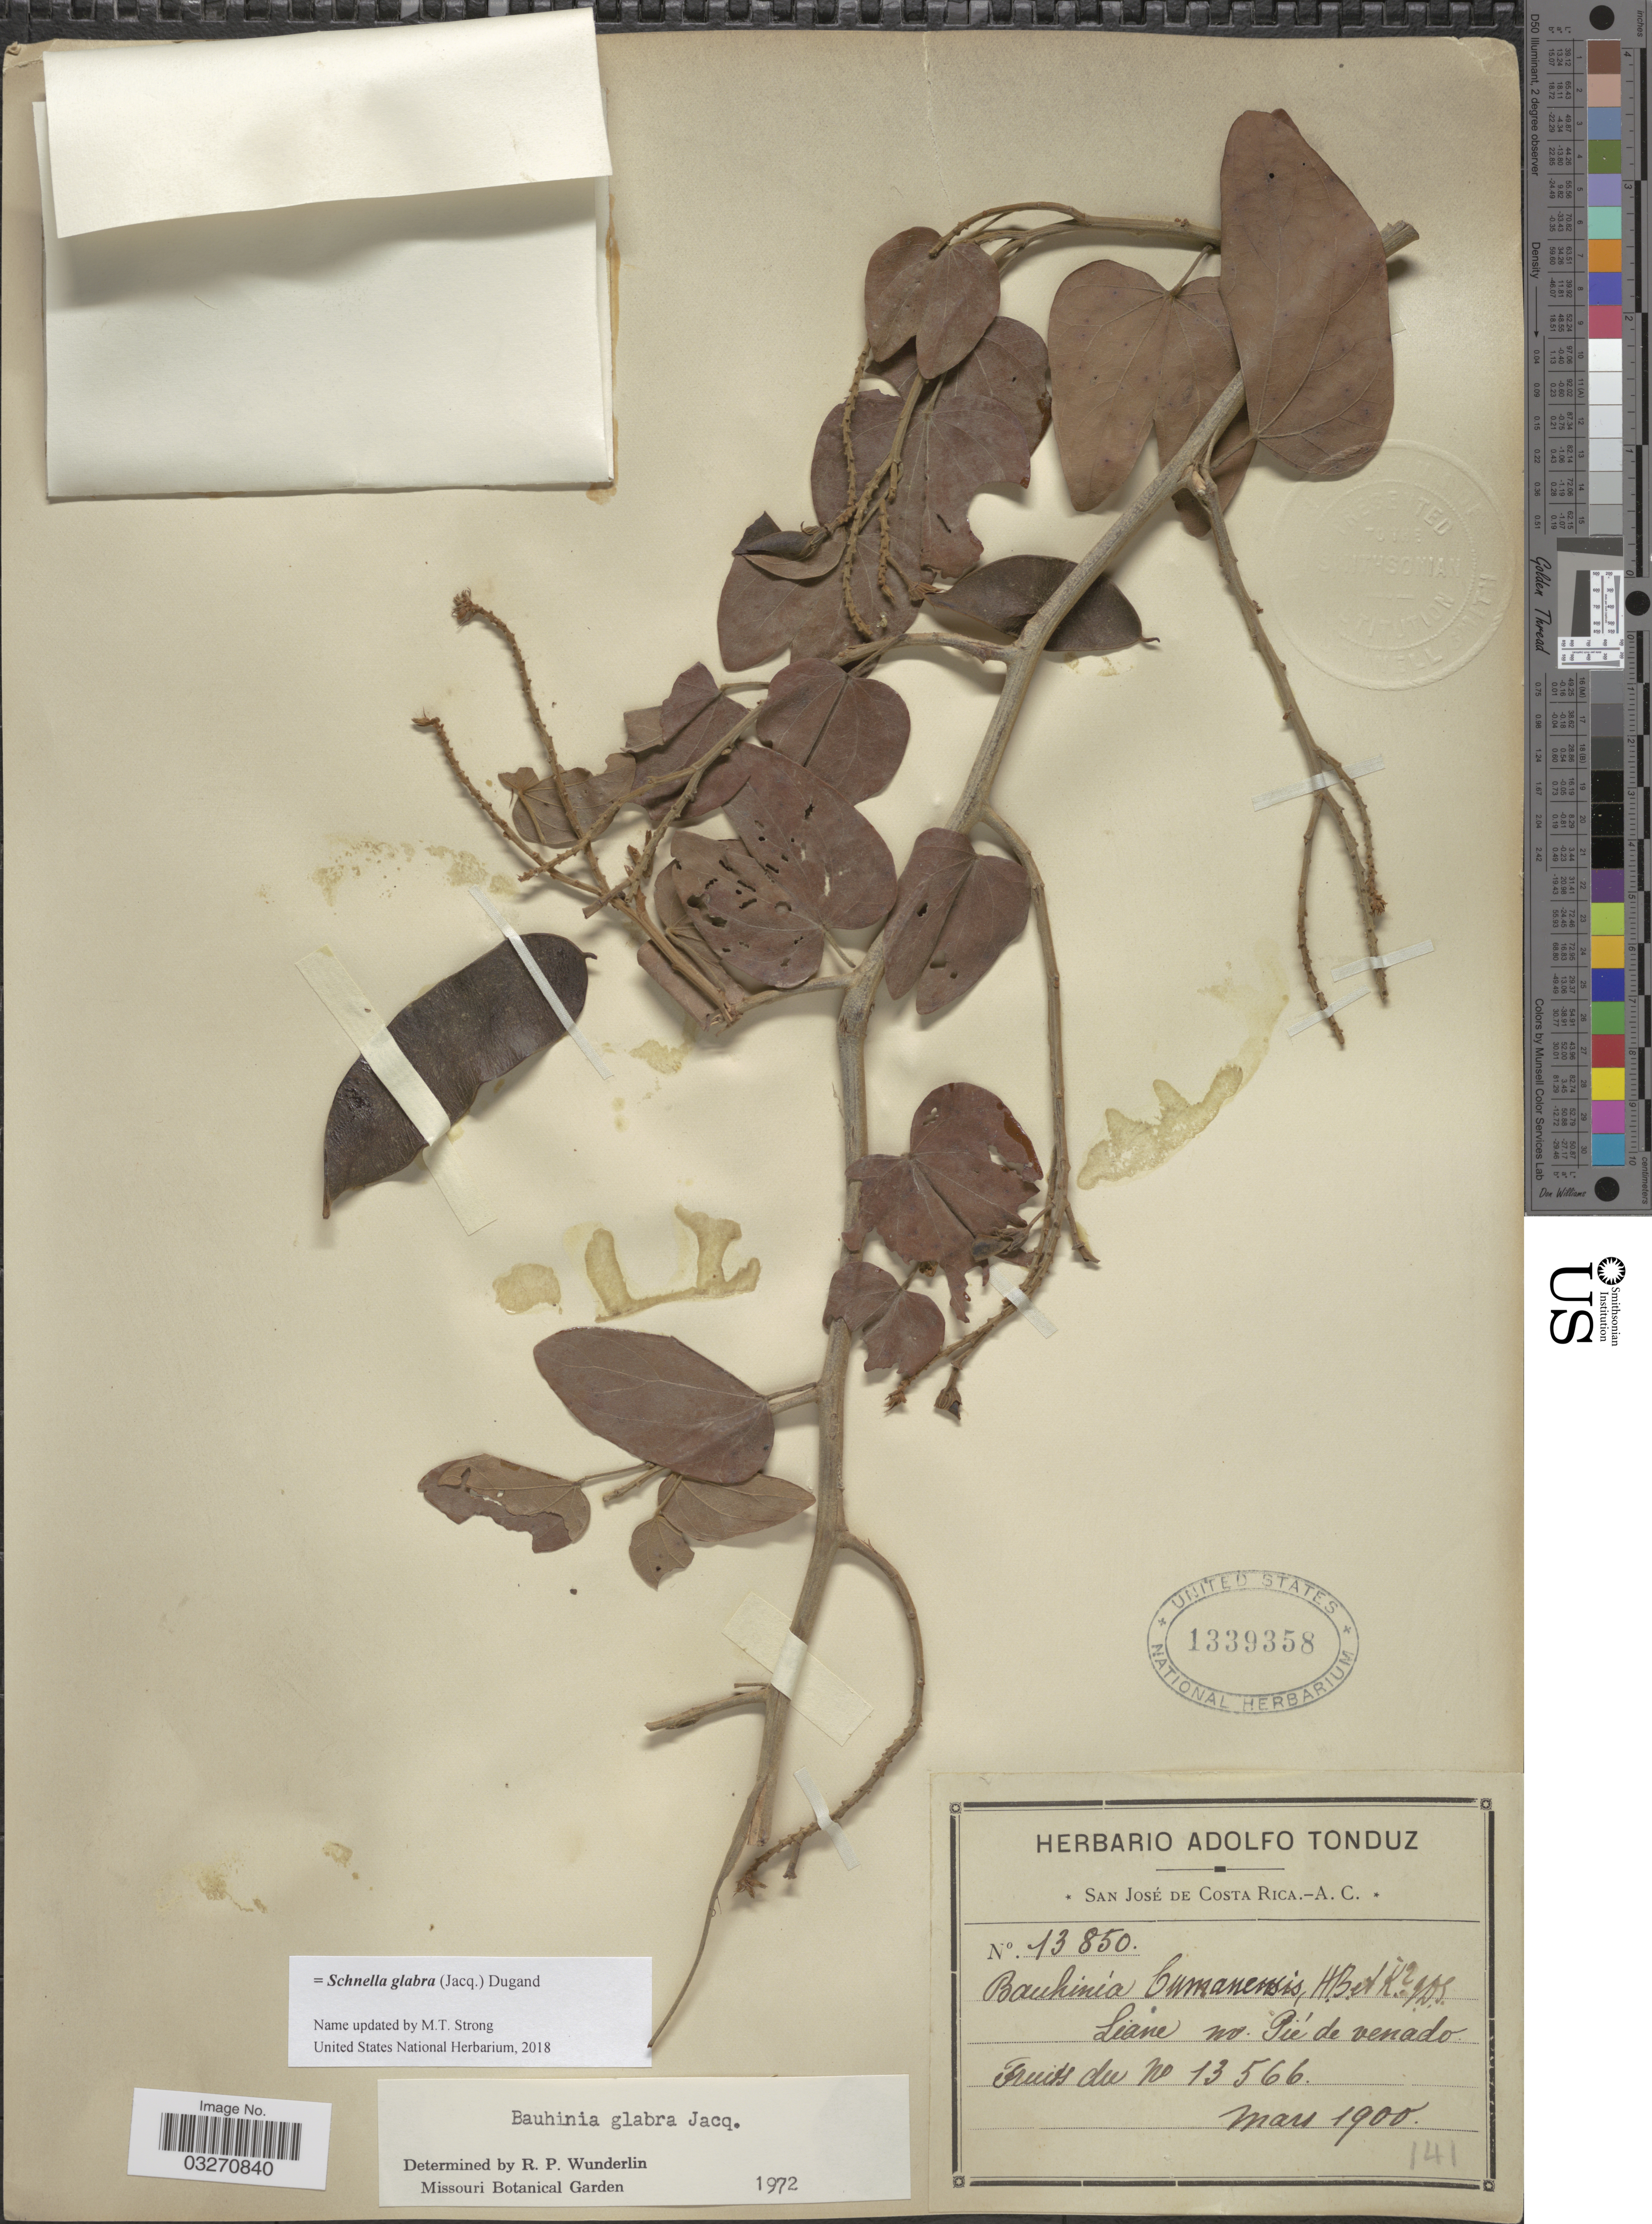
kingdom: Plantae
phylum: Tracheophyta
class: Magnoliopsida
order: Fabales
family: Fabaceae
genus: Schnella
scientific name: Schnella glabra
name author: (Jacq.) Dugand G.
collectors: ex Herb. Adolfo Tonduz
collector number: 13850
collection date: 1900-03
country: Costa Rica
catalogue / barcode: US 1339358